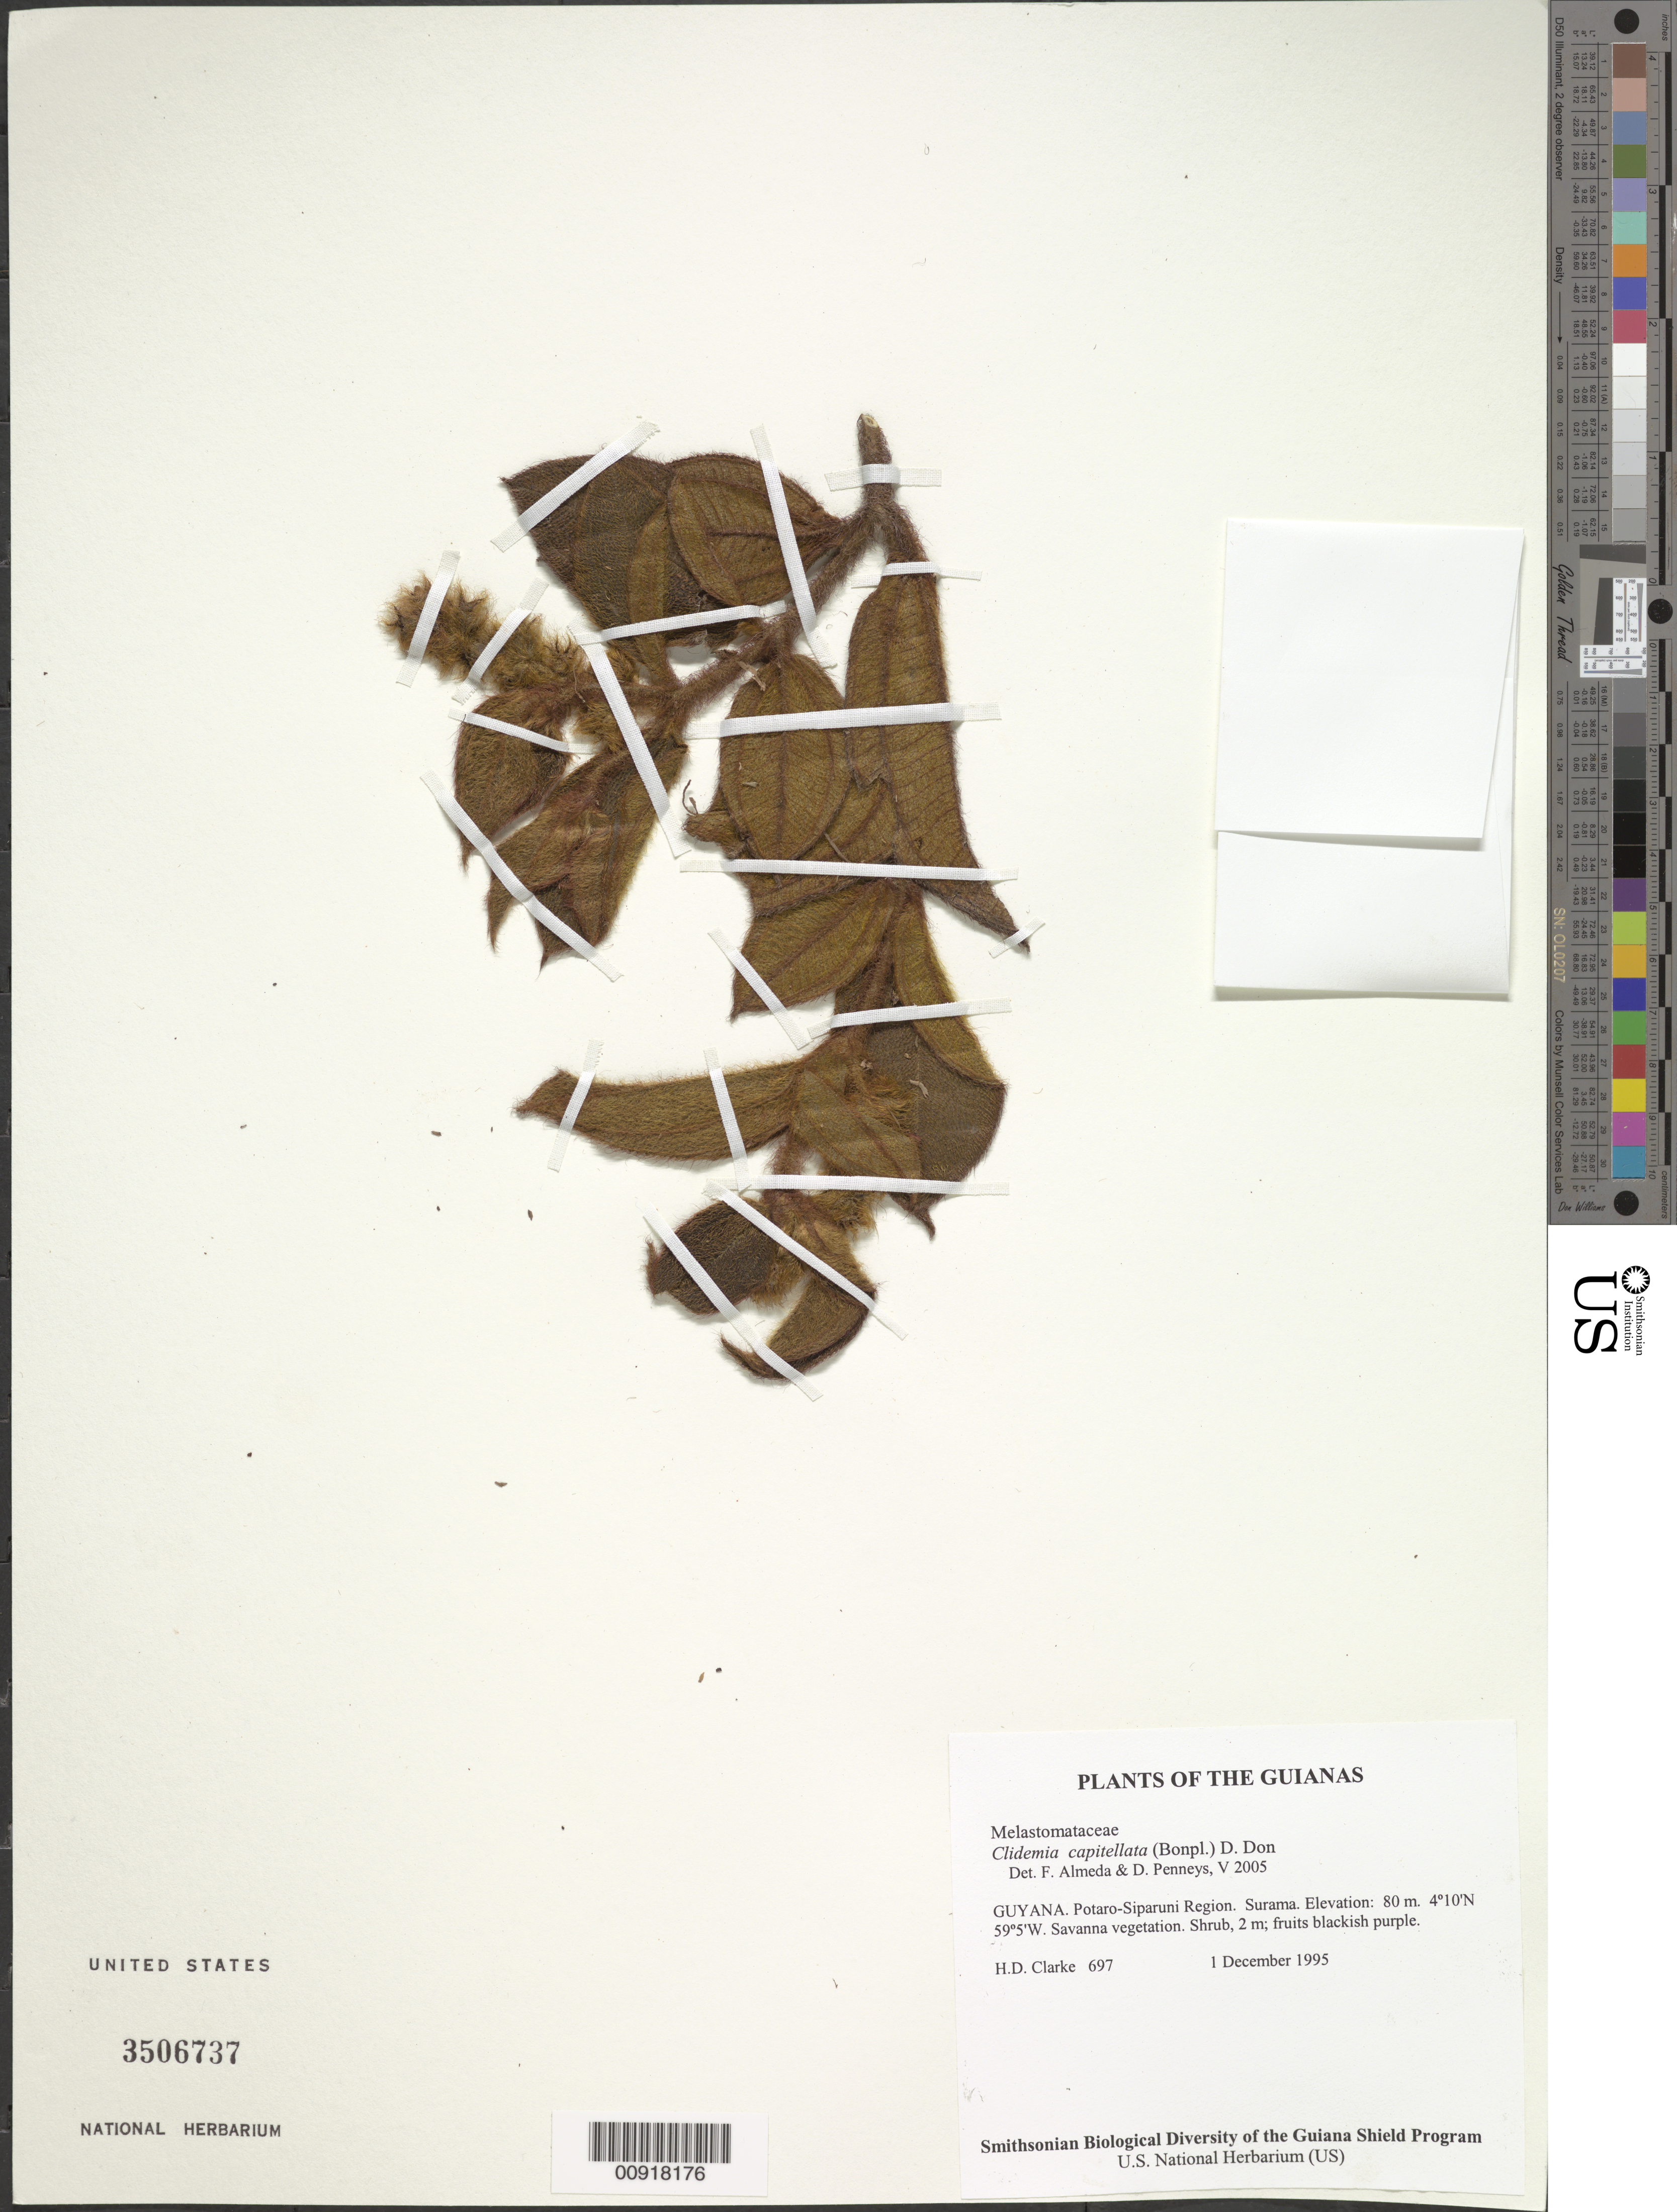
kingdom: Plantae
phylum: Tracheophyta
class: Magnoliopsida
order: Myrtales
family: Melastomataceae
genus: Clidemia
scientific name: Clidemia capitellata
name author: (Bonpl.) D. Don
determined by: Almeda, F.; Penneys, D. S.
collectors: H. D. Clarke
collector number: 697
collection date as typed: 1 December 1995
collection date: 1995-12-01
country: Guyana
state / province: Potaro-Siparuni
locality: Surama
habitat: Savanna vegetation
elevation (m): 80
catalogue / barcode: US 3506737